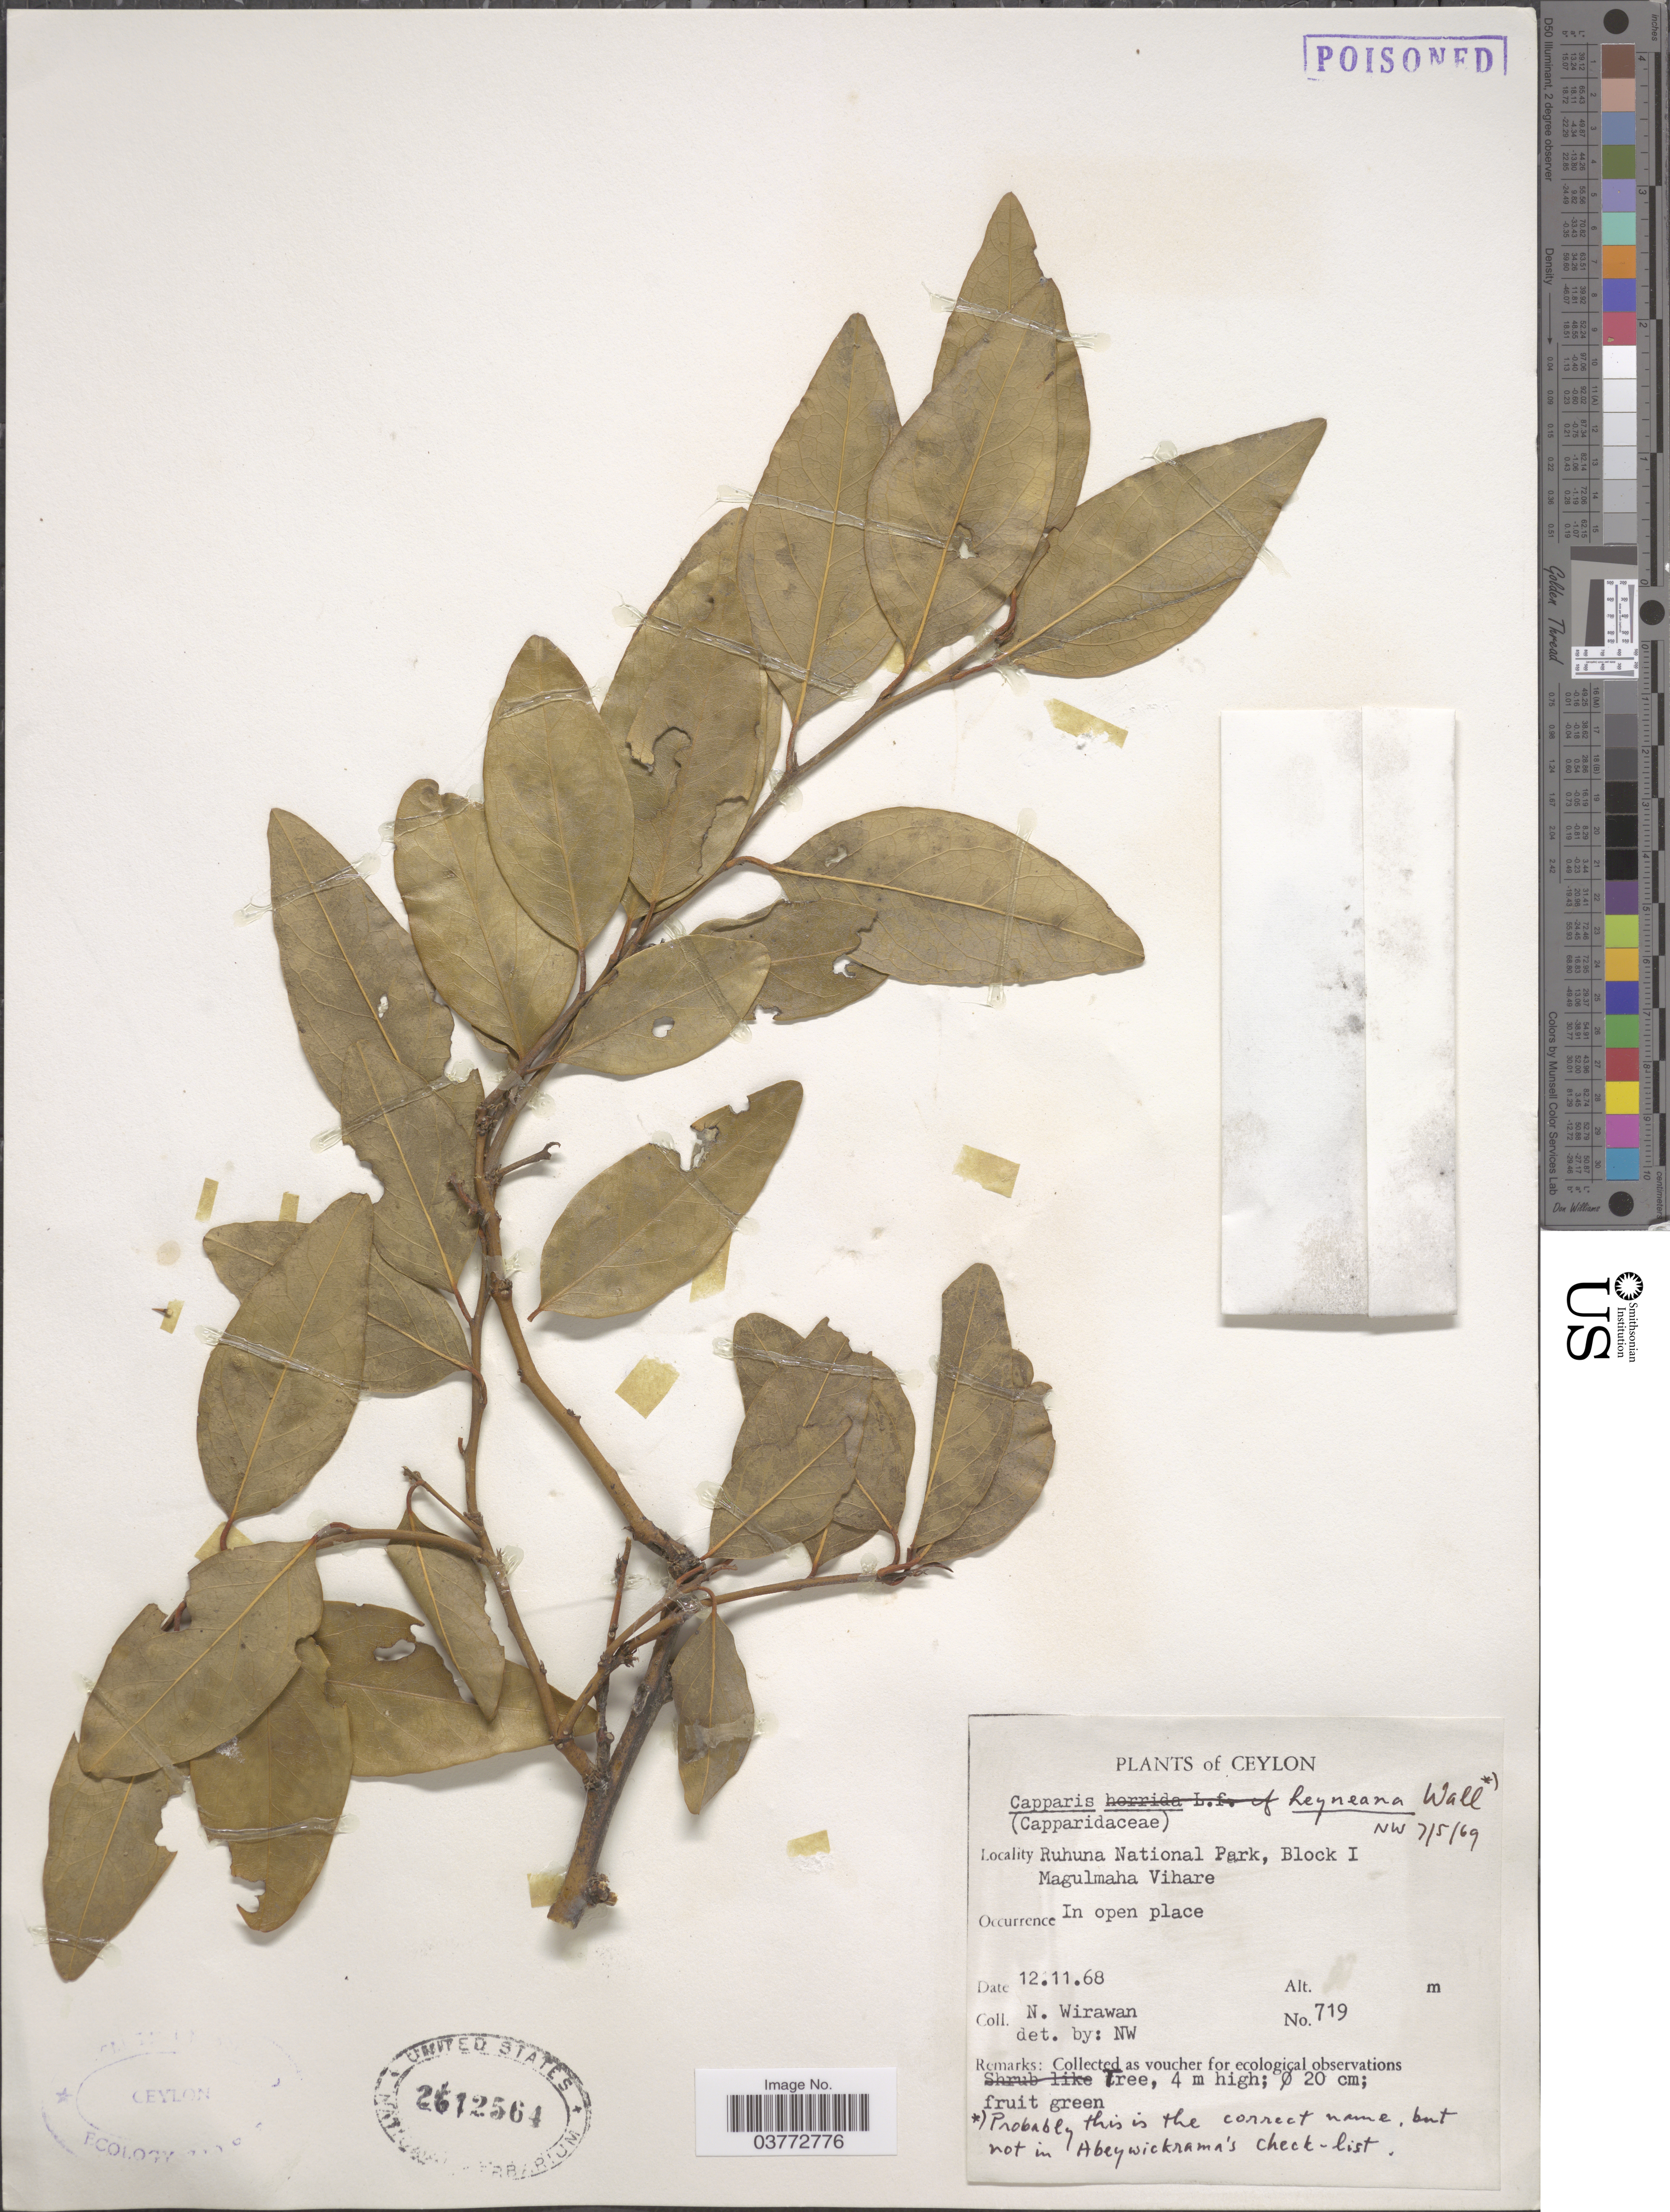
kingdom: Plantae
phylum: Tracheophyta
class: Magnoliopsida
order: Brassicales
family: Capparaceae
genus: Capparis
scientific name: Capparis heyneana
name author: Wall. ex Wight & Arn.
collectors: N. Wirawan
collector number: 719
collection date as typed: Transcribed d/m/y: 12/11/68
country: Sri Lanka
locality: Ceylon. Ruhuna National Park, Block I Magulmaha Vihare.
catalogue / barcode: US 2612564